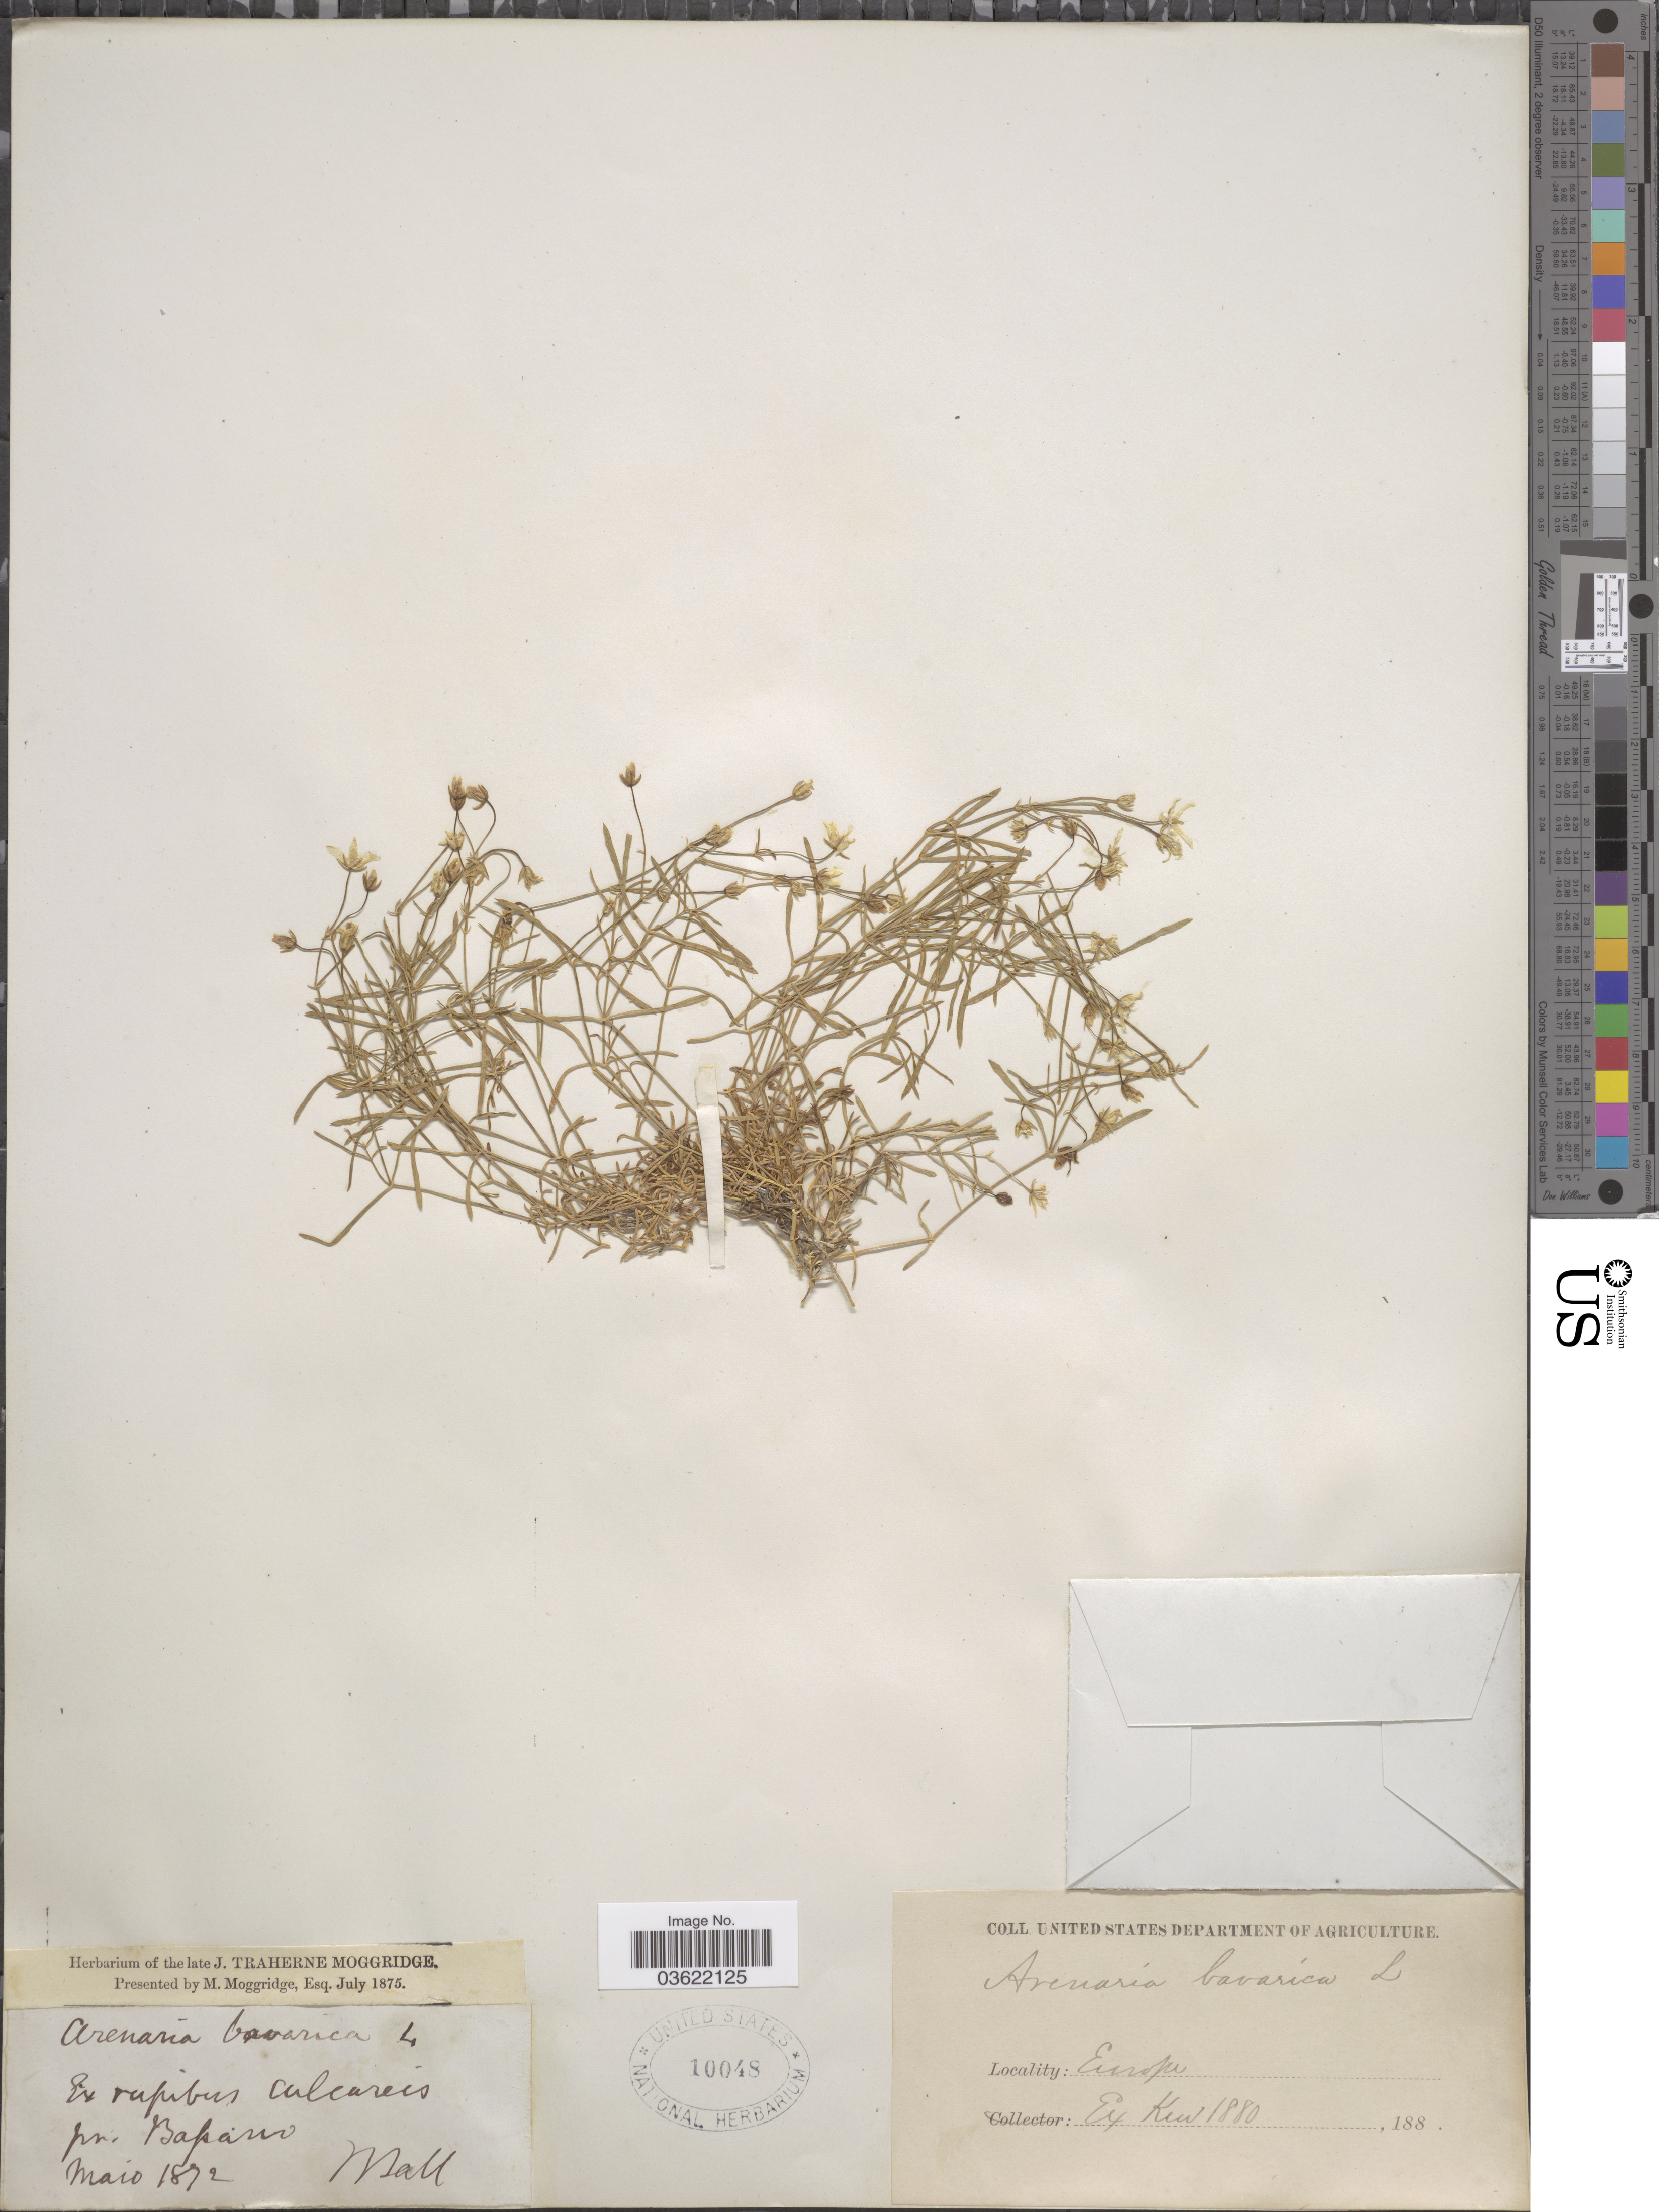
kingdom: Plantae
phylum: Tracheophyta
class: Magnoliopsida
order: Caryophyllales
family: Caryophyllaceae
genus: Arenaria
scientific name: Arenaria bavarica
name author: L.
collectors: J. Ball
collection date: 1872-05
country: Italy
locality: Ex rupibus calcareis pr. Bassano. Europe.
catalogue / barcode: US 10048